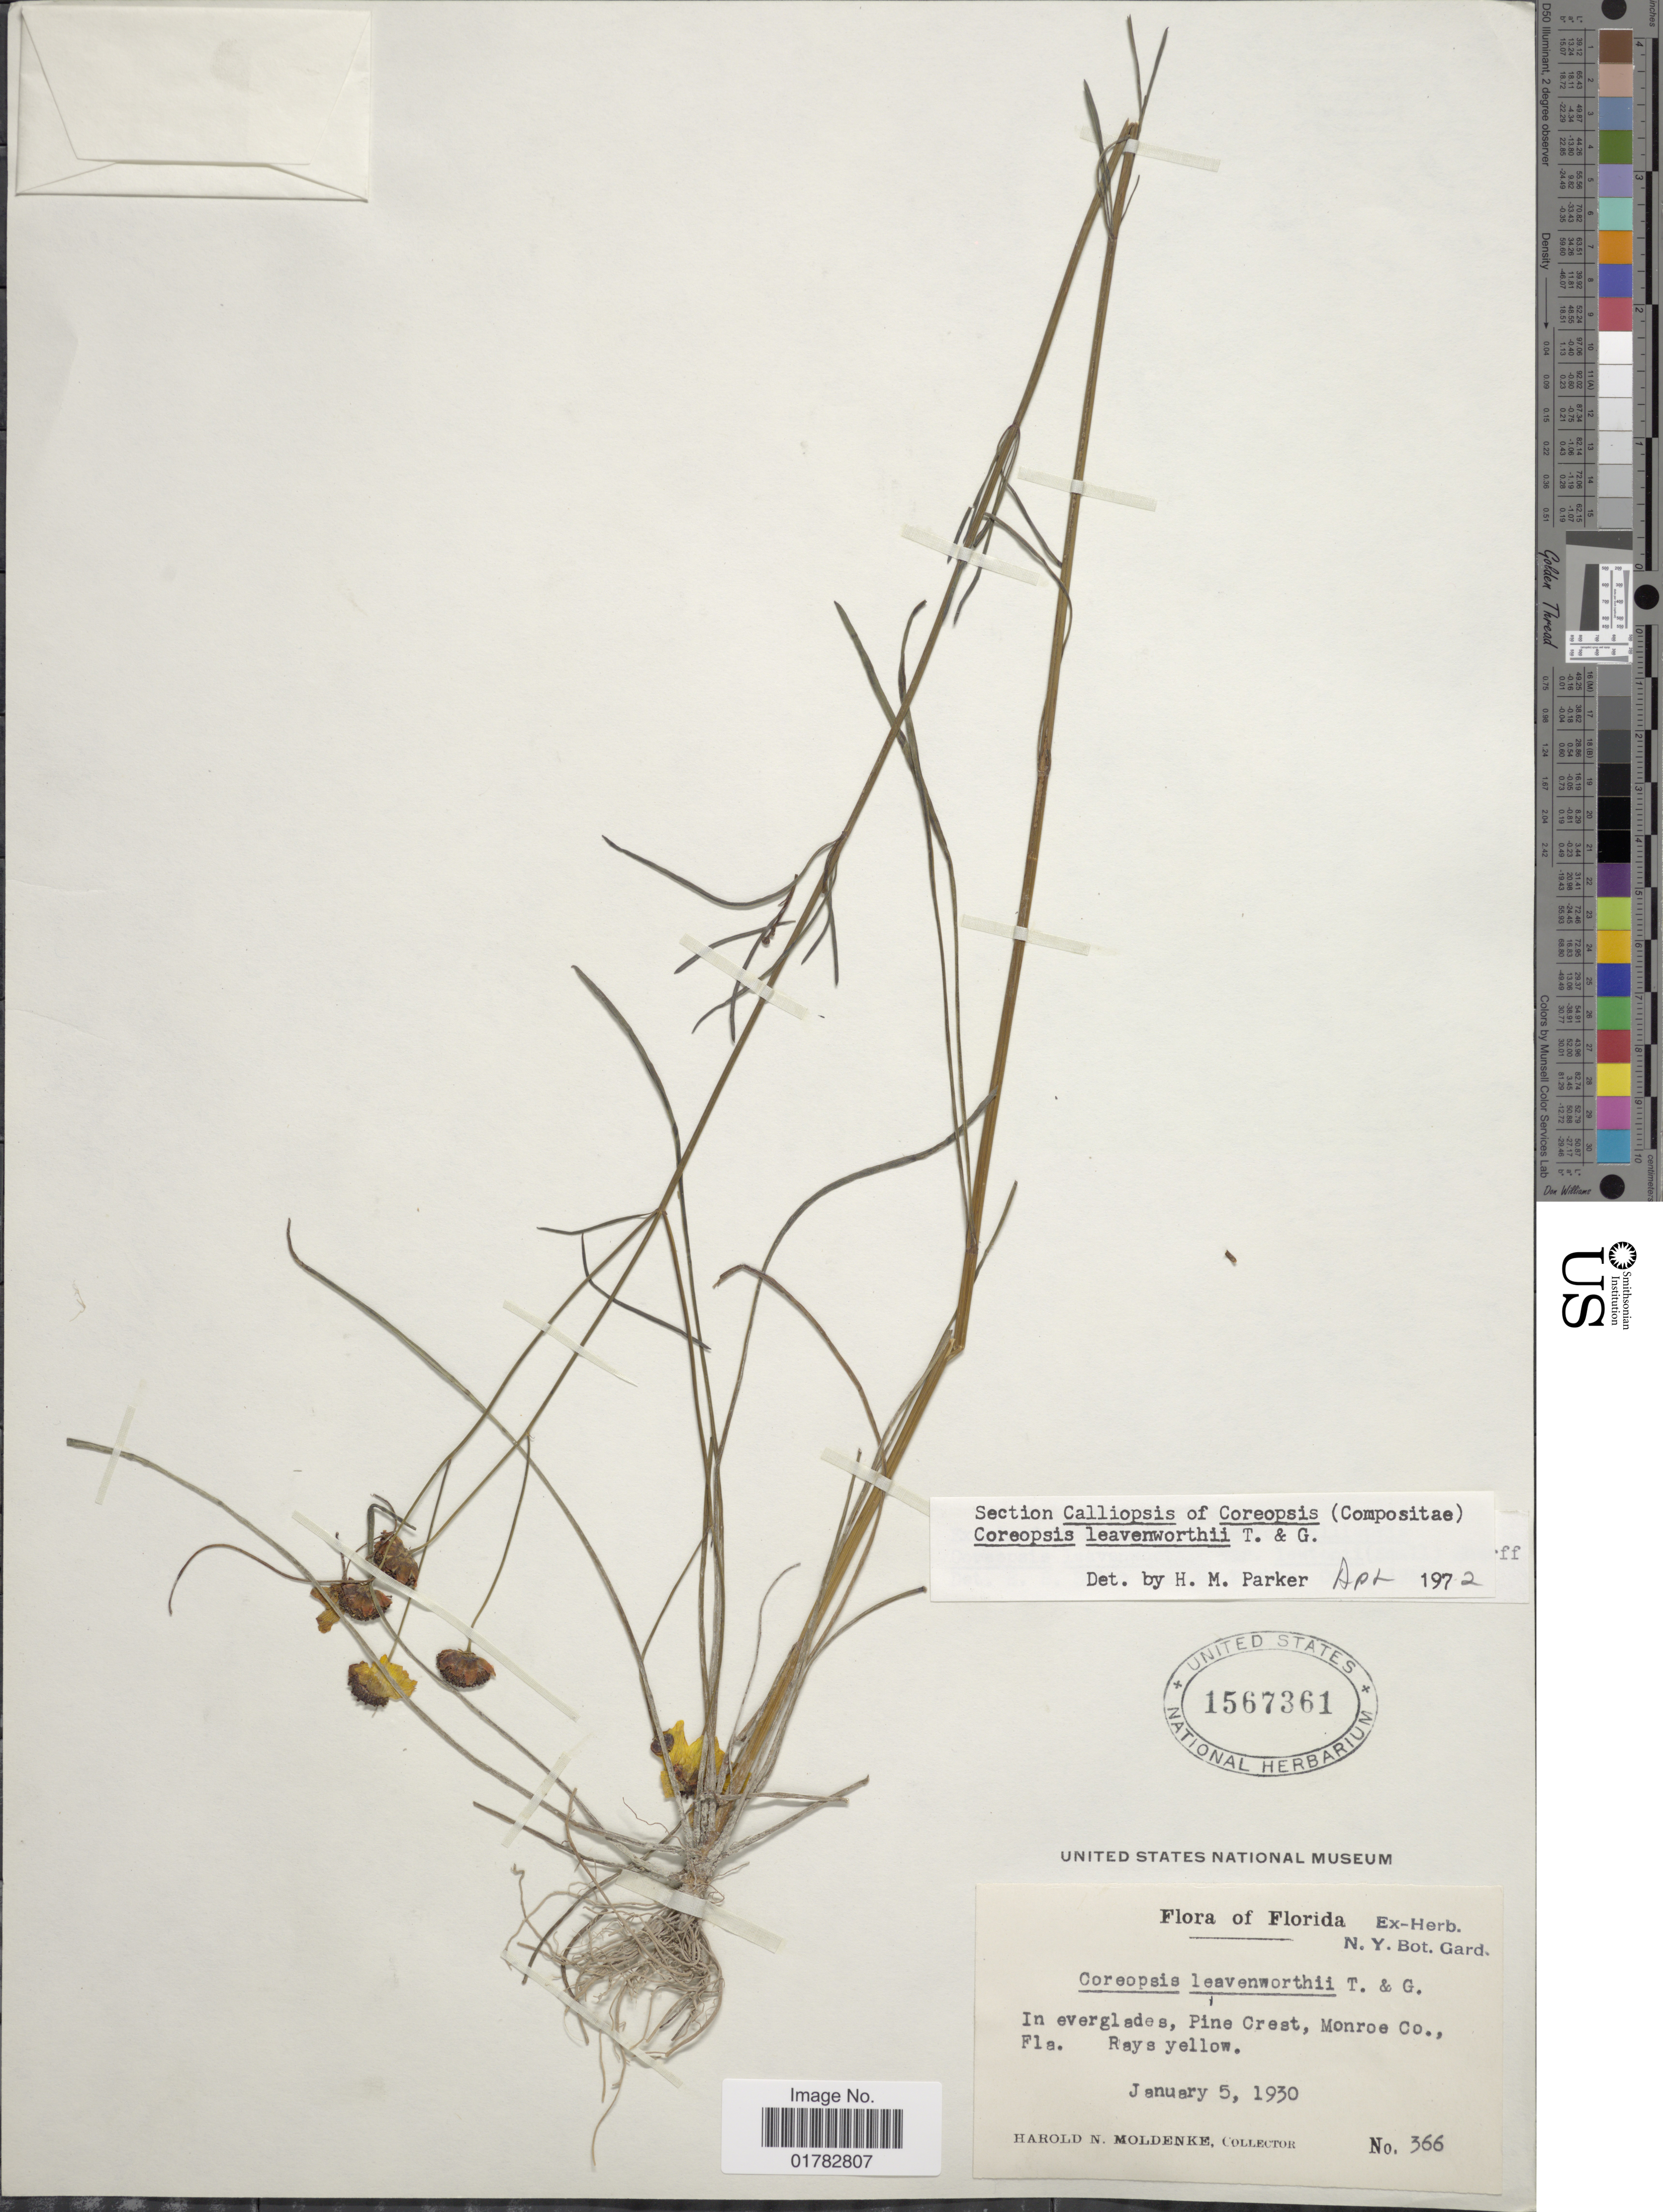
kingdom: Plantae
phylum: Tracheophyta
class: Magnoliopsida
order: Asterales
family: Asteraceae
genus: Coreopsis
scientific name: Coreopsis leavenworthii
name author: Torr. & A. Gray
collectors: H. N. Moldenke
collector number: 366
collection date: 1930-01-05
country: United States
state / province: Florida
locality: In everglades, Pine Crest, Monroe Co.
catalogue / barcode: US 1567361